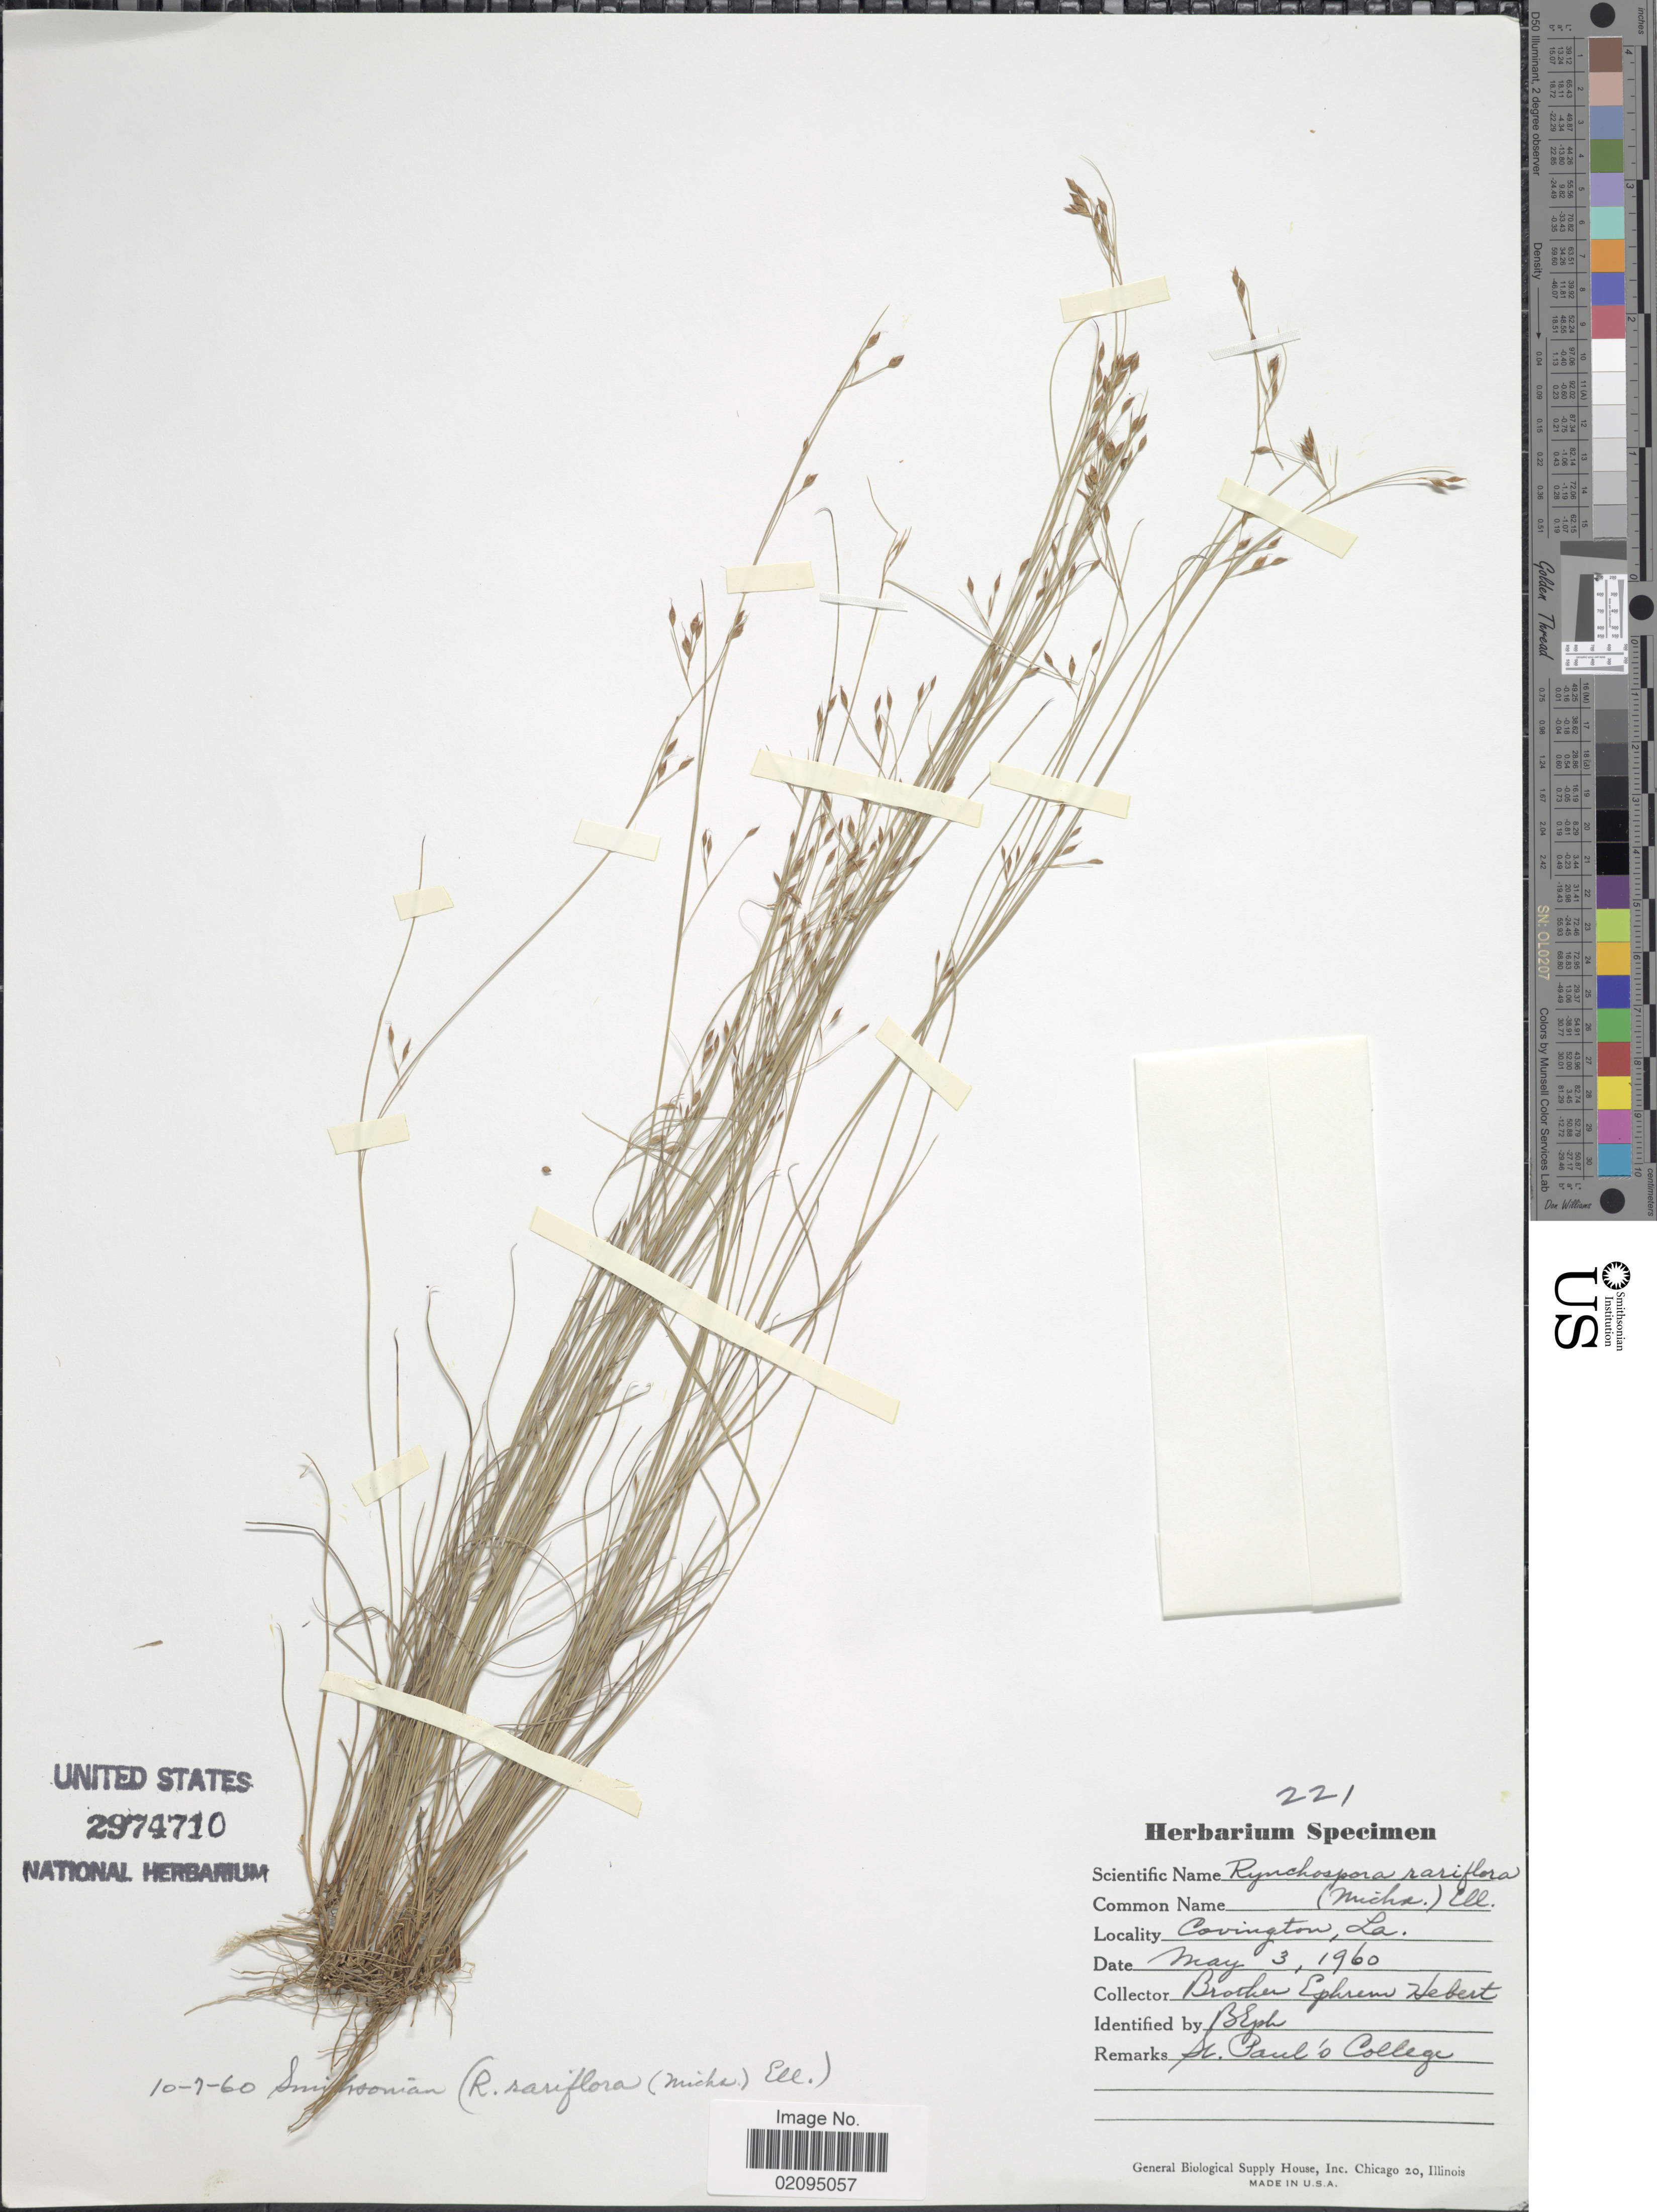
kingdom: Plantae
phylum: Tracheophyta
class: Liliopsida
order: Poales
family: Cyperaceae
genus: Rhynchospora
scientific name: Rhynchospora rariflora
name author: (Michx.) Elliott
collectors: E. Hebert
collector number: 221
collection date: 1960-05-03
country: United States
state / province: Louisiana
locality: Covington, St. Paul's College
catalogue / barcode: US 2974710